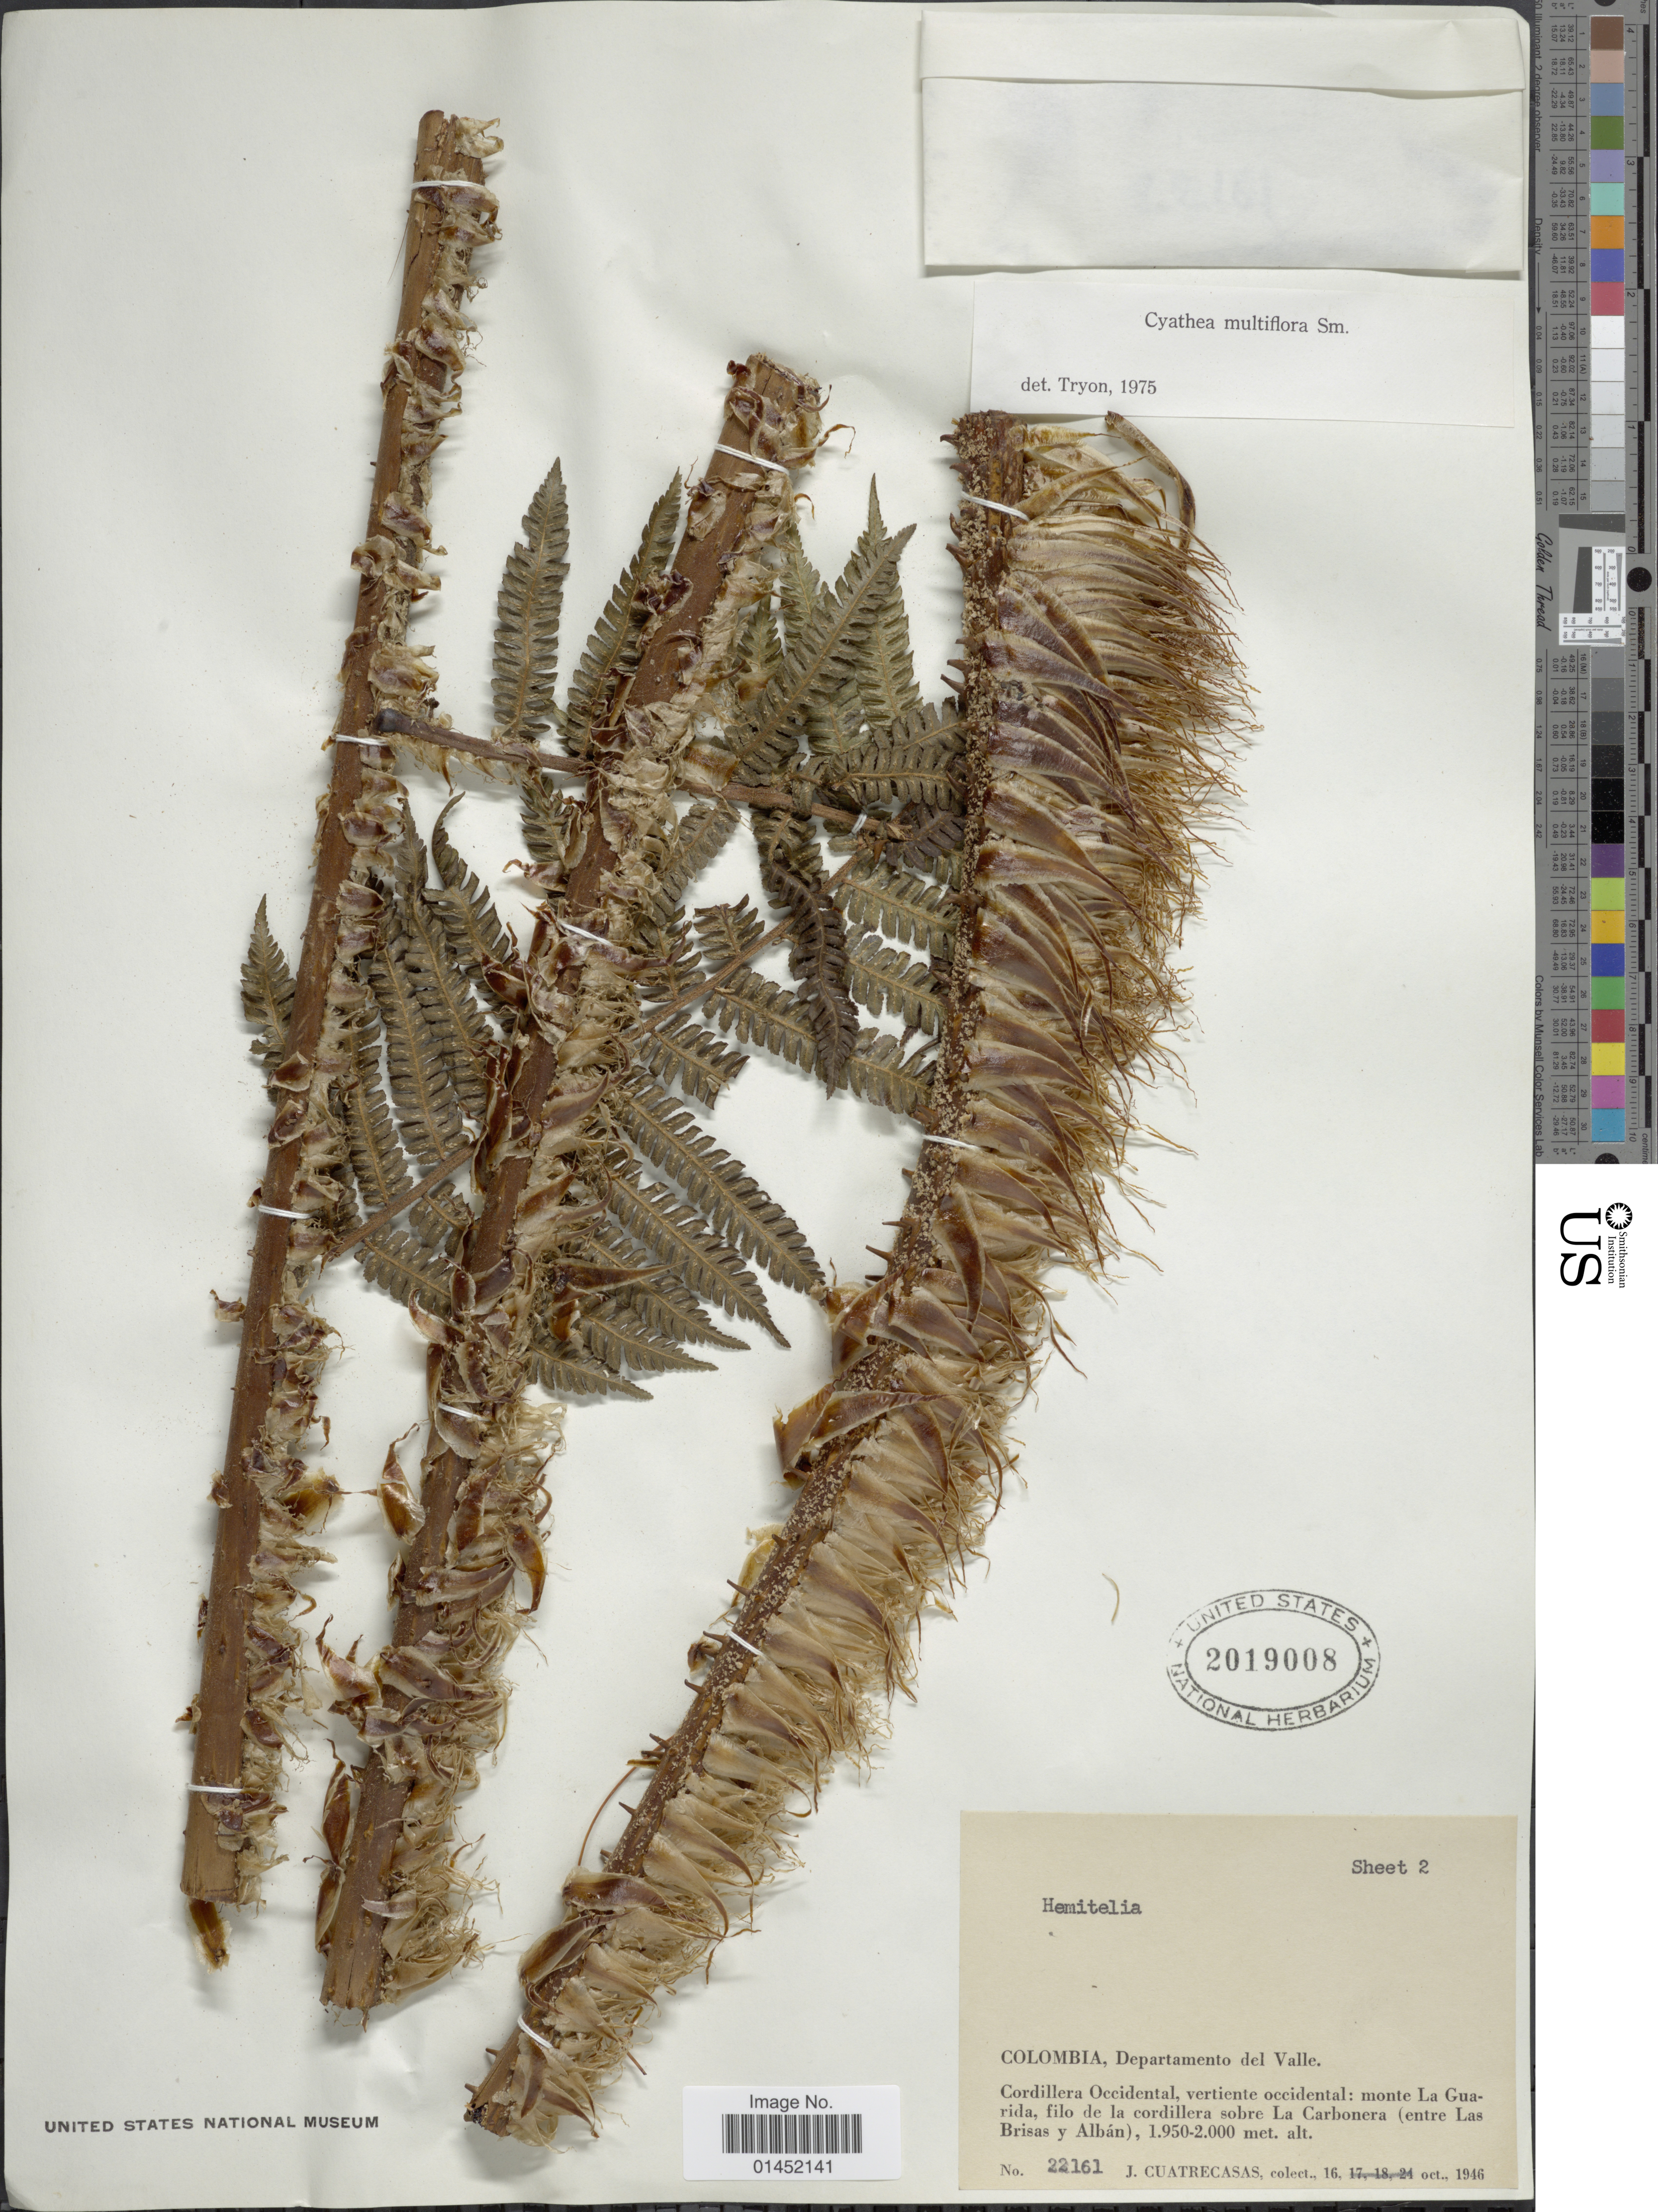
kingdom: Plantae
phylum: Tracheophyta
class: Polypodiopsida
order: Cyatheales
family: Cyatheaceae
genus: Cyathea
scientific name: Cyathea multiflora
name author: Sm.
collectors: J. Cuatrecasas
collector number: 22161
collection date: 1946-10-16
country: Colombia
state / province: Valle del Cauca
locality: Department del Valle. Cordillera Occidental, vertiente occidental: monte La Guarida, filo de la cordillera sobre La Carbonera (entre Las Brisas y Albán)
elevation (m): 1950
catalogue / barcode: US 2019008